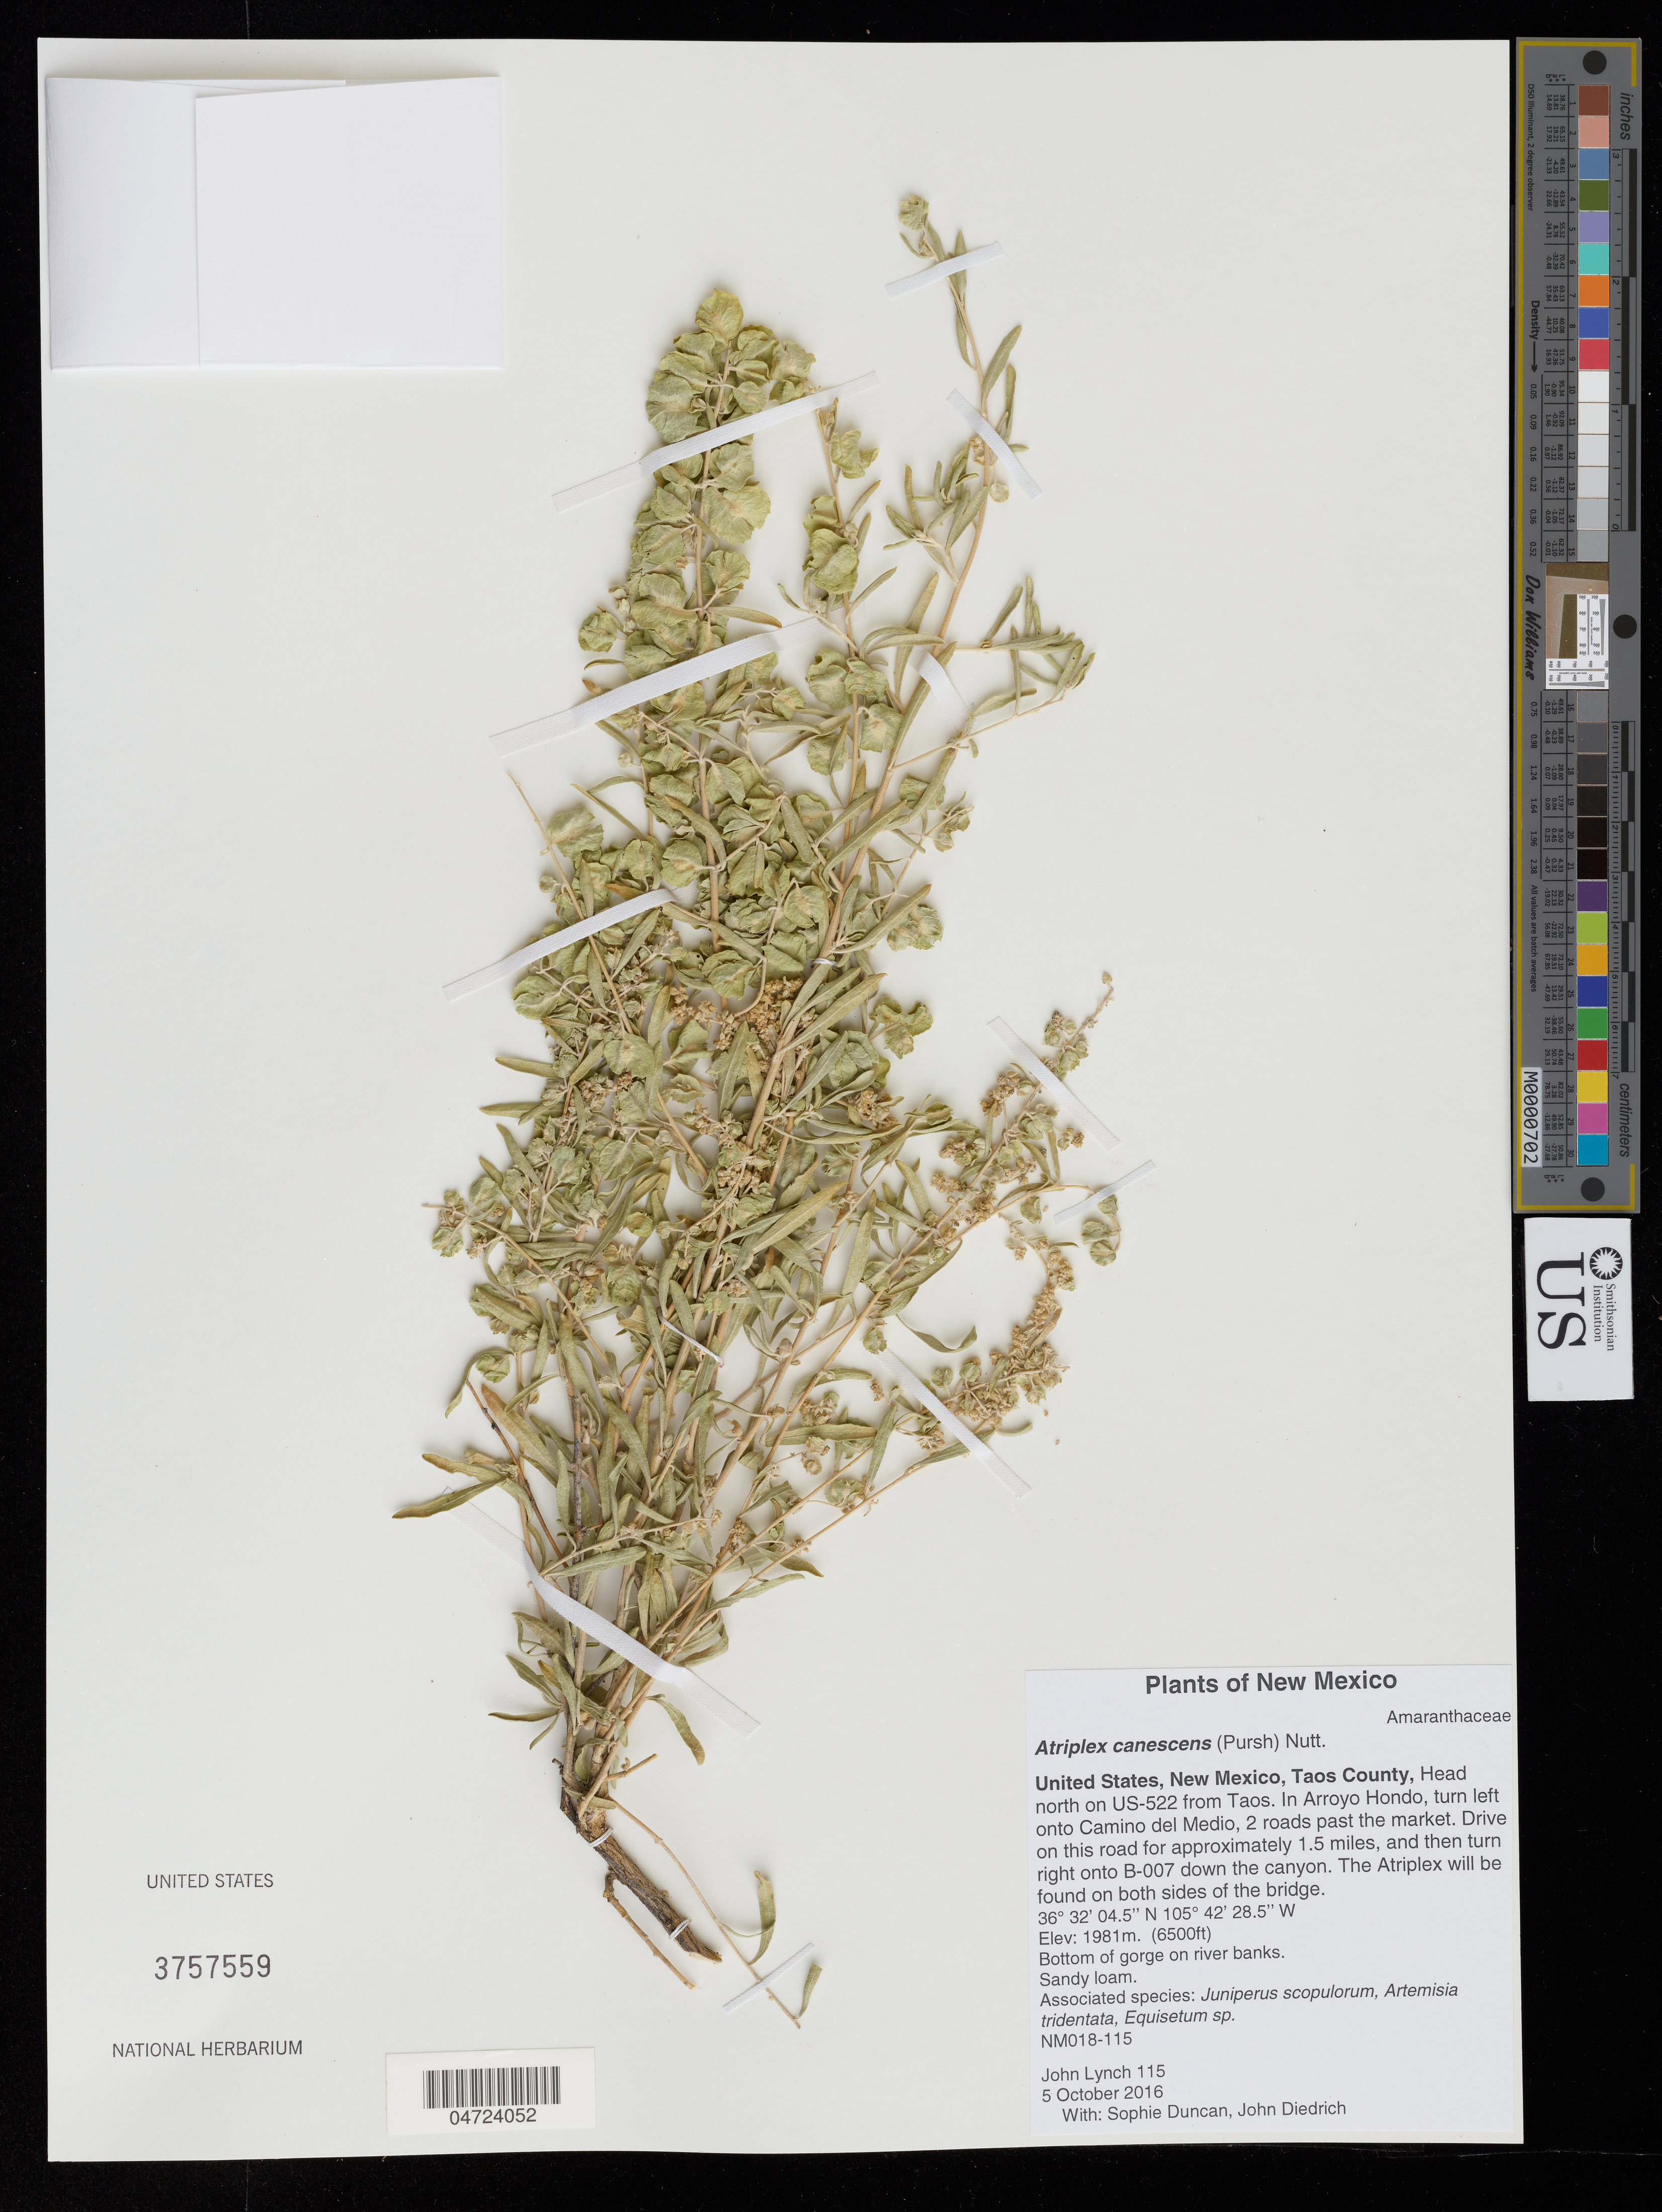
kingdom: Plantae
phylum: Tracheophyta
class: Magnoliopsida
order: Caryophyllales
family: Amaranthaceae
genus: Atriplex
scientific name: Atriplex canescens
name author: (Pursh) Nutt.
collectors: J. Lynch, S. Duncan & J. Diedrich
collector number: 115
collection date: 2016-10-05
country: United States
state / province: New Mexico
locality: Taos County, Head north on US-522 from Taos. In Arroyo Hondo, turn left onto Camino del Medio, 2 roads past the market. Drive on this road for approximately 1.5 miles, and then turn right onto B-007 down the canyon. The Atriplex will be found on both sides of the bridge.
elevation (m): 1981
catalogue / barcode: US 3757559